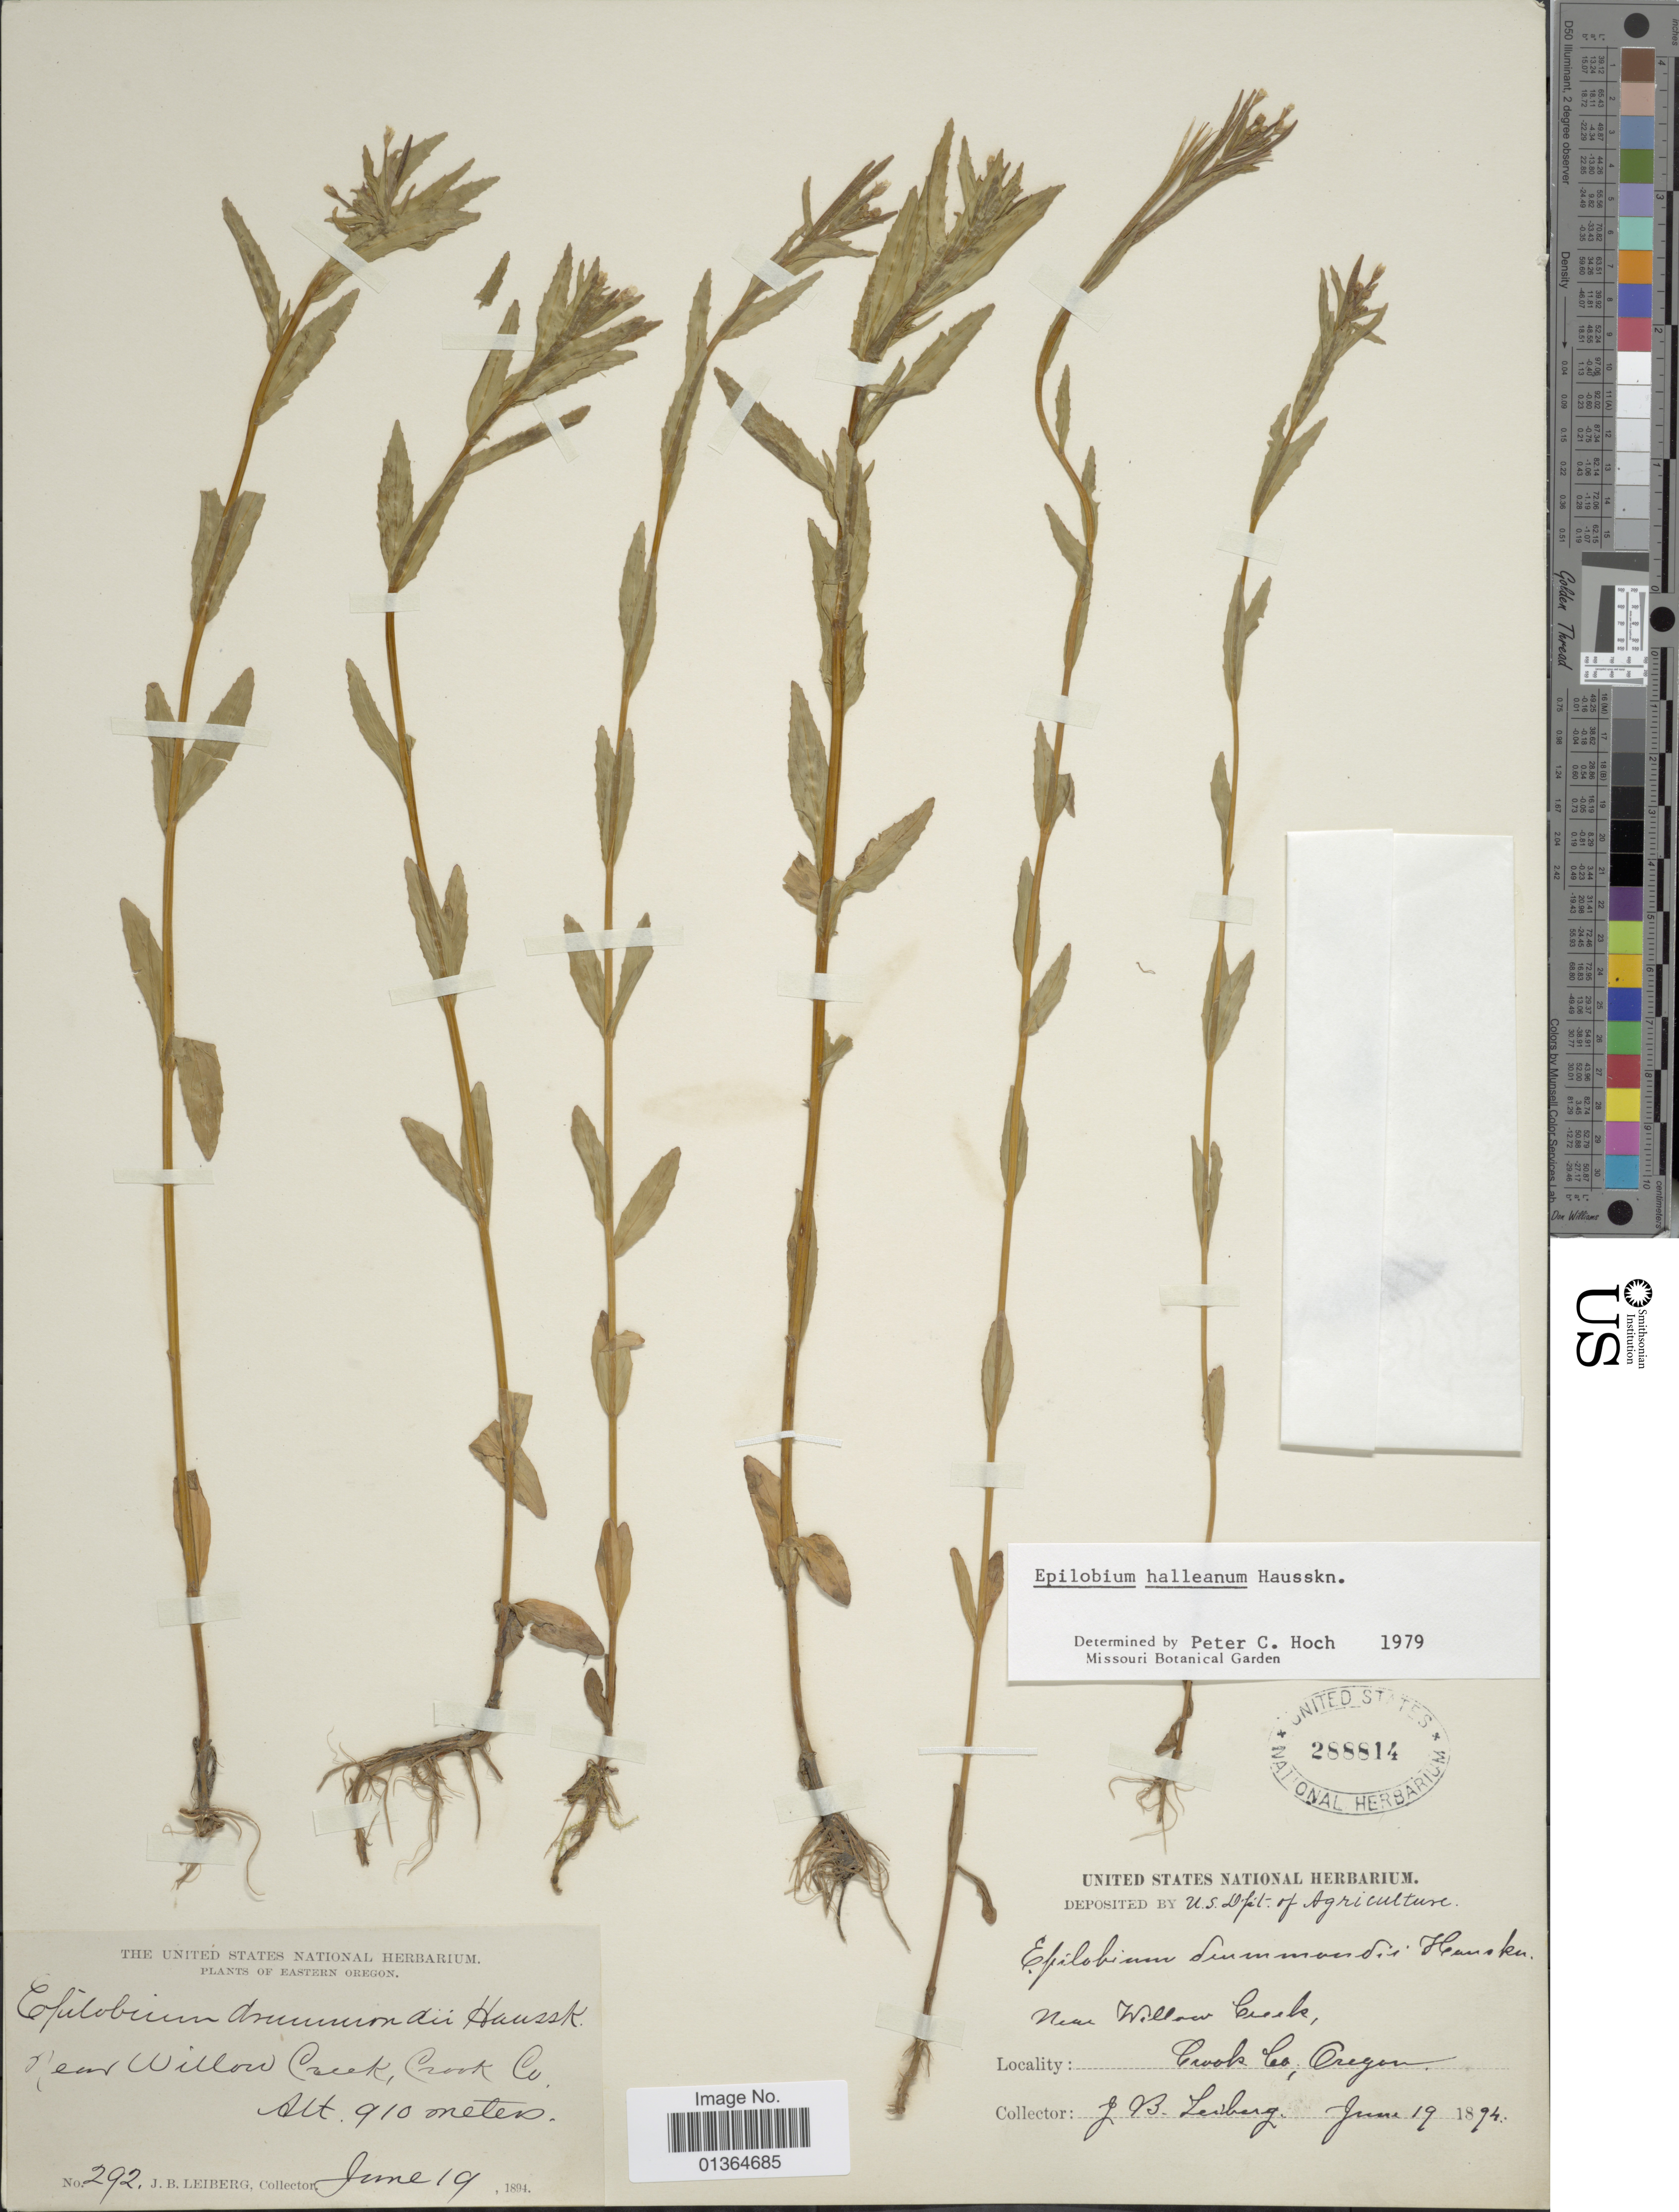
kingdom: Plantae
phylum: Tracheophyta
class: Magnoliopsida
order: Myrtales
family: Onagraceae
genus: Epilobium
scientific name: Epilobium hallianum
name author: Hausskn.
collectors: J. B. Leiberg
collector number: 292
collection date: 1894-06-19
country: United States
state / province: Oregon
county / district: Crook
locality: Eastern Oregon. Near Willow Creek, Crook Co.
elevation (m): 910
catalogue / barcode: US 288814